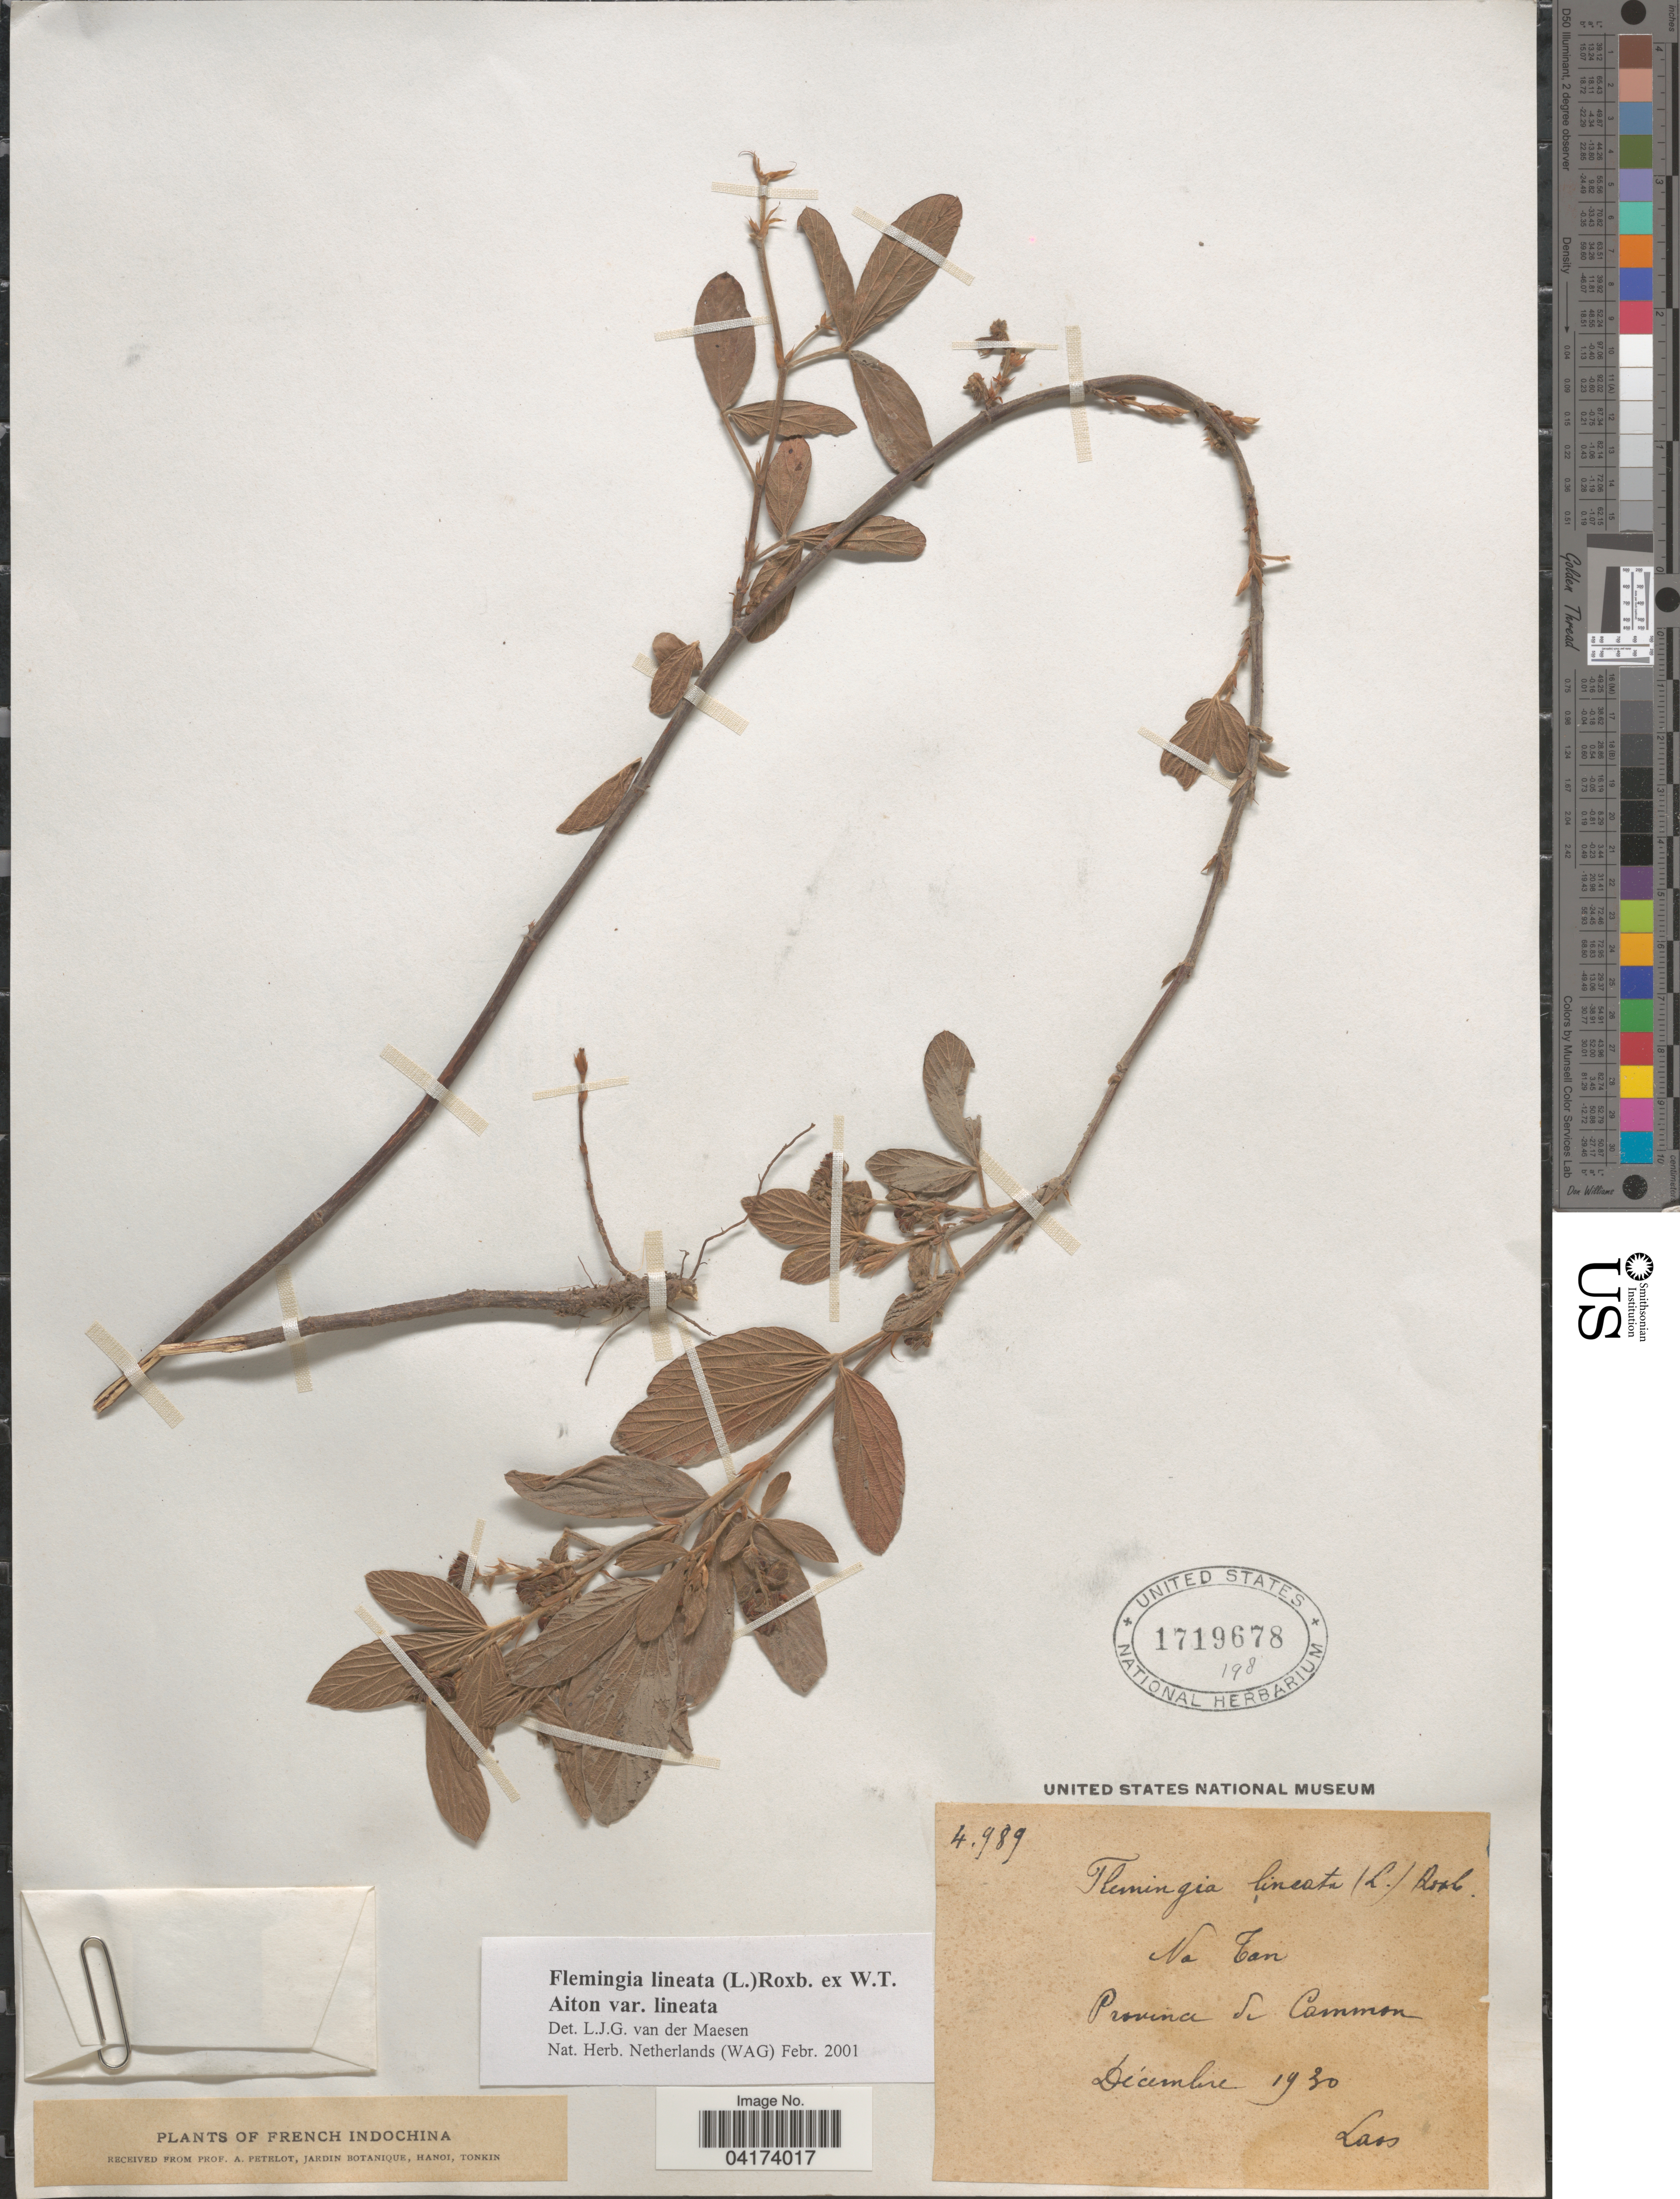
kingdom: Plantae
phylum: Tracheophyta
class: Magnoliopsida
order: Fabales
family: Fabaceae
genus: Flemingia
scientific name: Flemingia lineata var. lineata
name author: (L.) Roxb.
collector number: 4989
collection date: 1930-12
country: Thailand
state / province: Ubon Ratchathani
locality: Na Tan. Province de Cammon. French Indochina.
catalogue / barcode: US 1719678